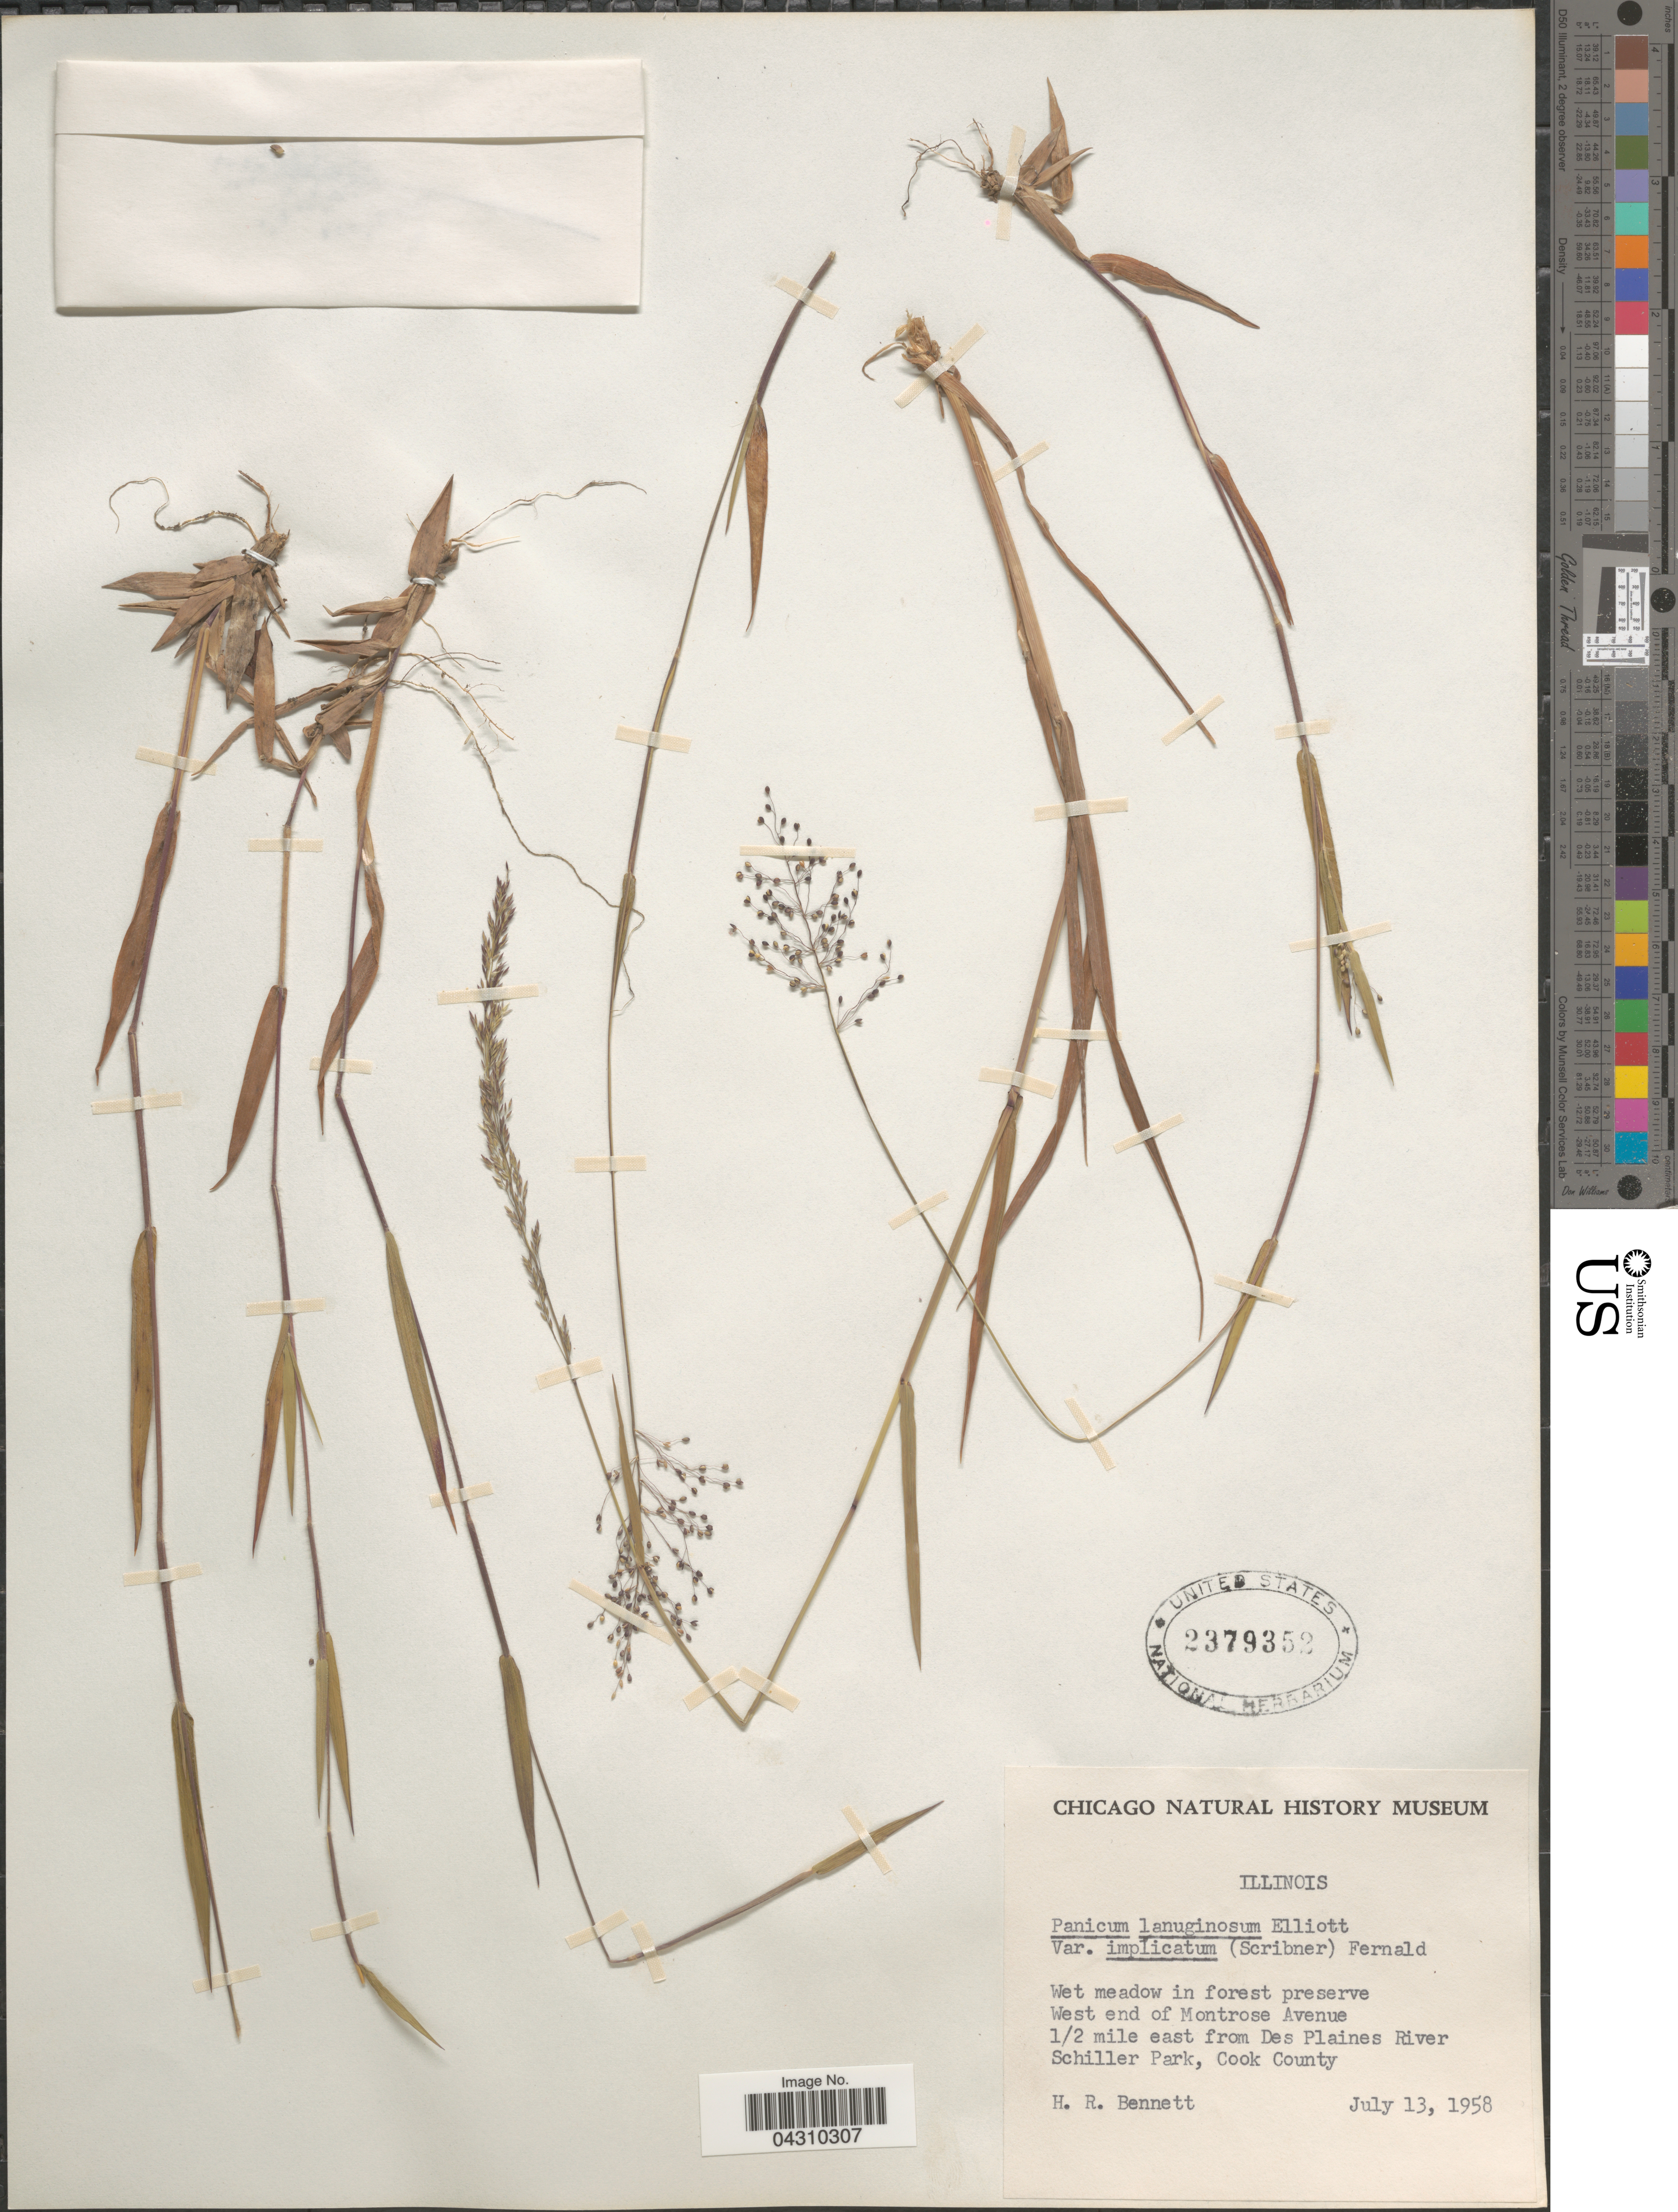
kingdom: Plantae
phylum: Tracheophyta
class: Liliopsida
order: Poales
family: Poaceae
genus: Dichanthelium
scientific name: Dichanthelium acuminatum var. acuminatum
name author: (Sw.) Gould & C.A. Clark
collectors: H. R. Bennett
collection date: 1958-07-13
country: United States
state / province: Illinois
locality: Wet meadow in forest preserve West end of Montrose Avenue 1/2 mile east from Des Plaines River Schiller Park, Cook County.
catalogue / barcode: US 2379352